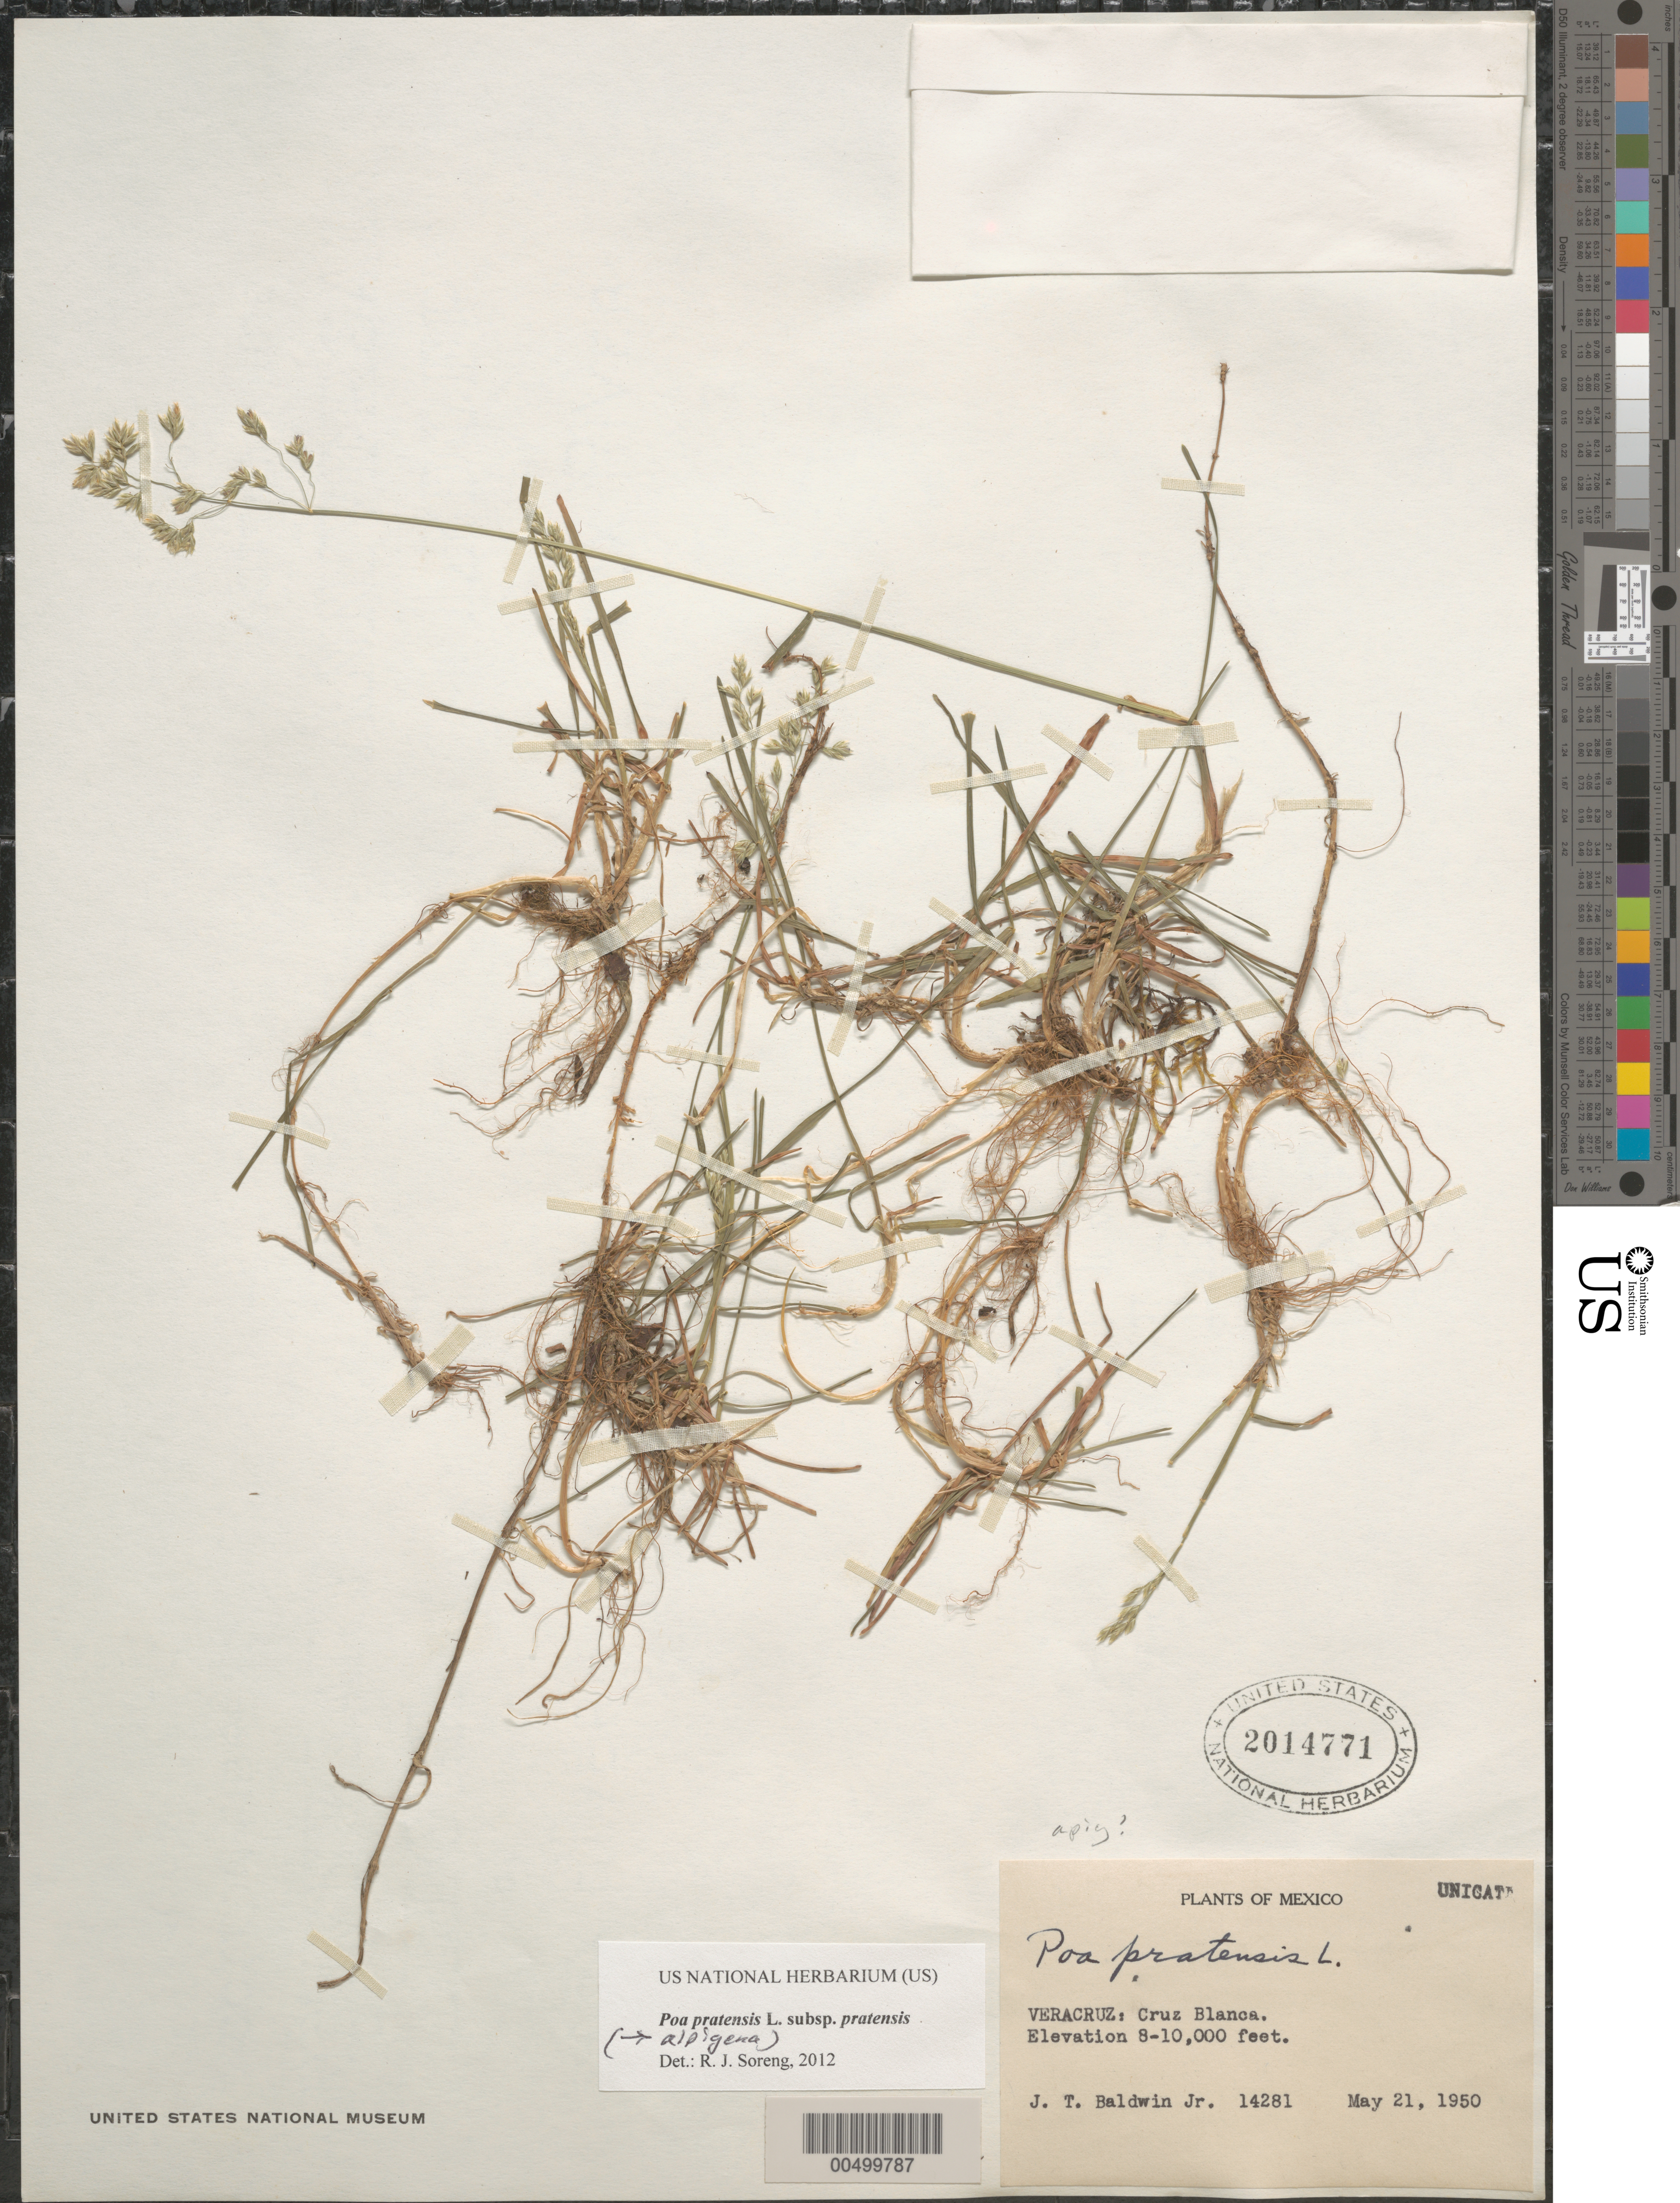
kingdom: Plantae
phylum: Tracheophyta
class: Liliopsida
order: Poales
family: Poaceae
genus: Poa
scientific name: Poa pratensis subsp. pratensis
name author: L.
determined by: Soreng, Robert J., Research Associate (BOT), Smithsonian Institution - National Museum of Natural History (UNITED STATES)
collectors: J. T. Baldwin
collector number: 14281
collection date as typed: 21 May 1950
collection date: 1950-05-21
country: Mexico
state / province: Veracruz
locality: Cruz Blanca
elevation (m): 2438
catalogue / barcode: US 2014771